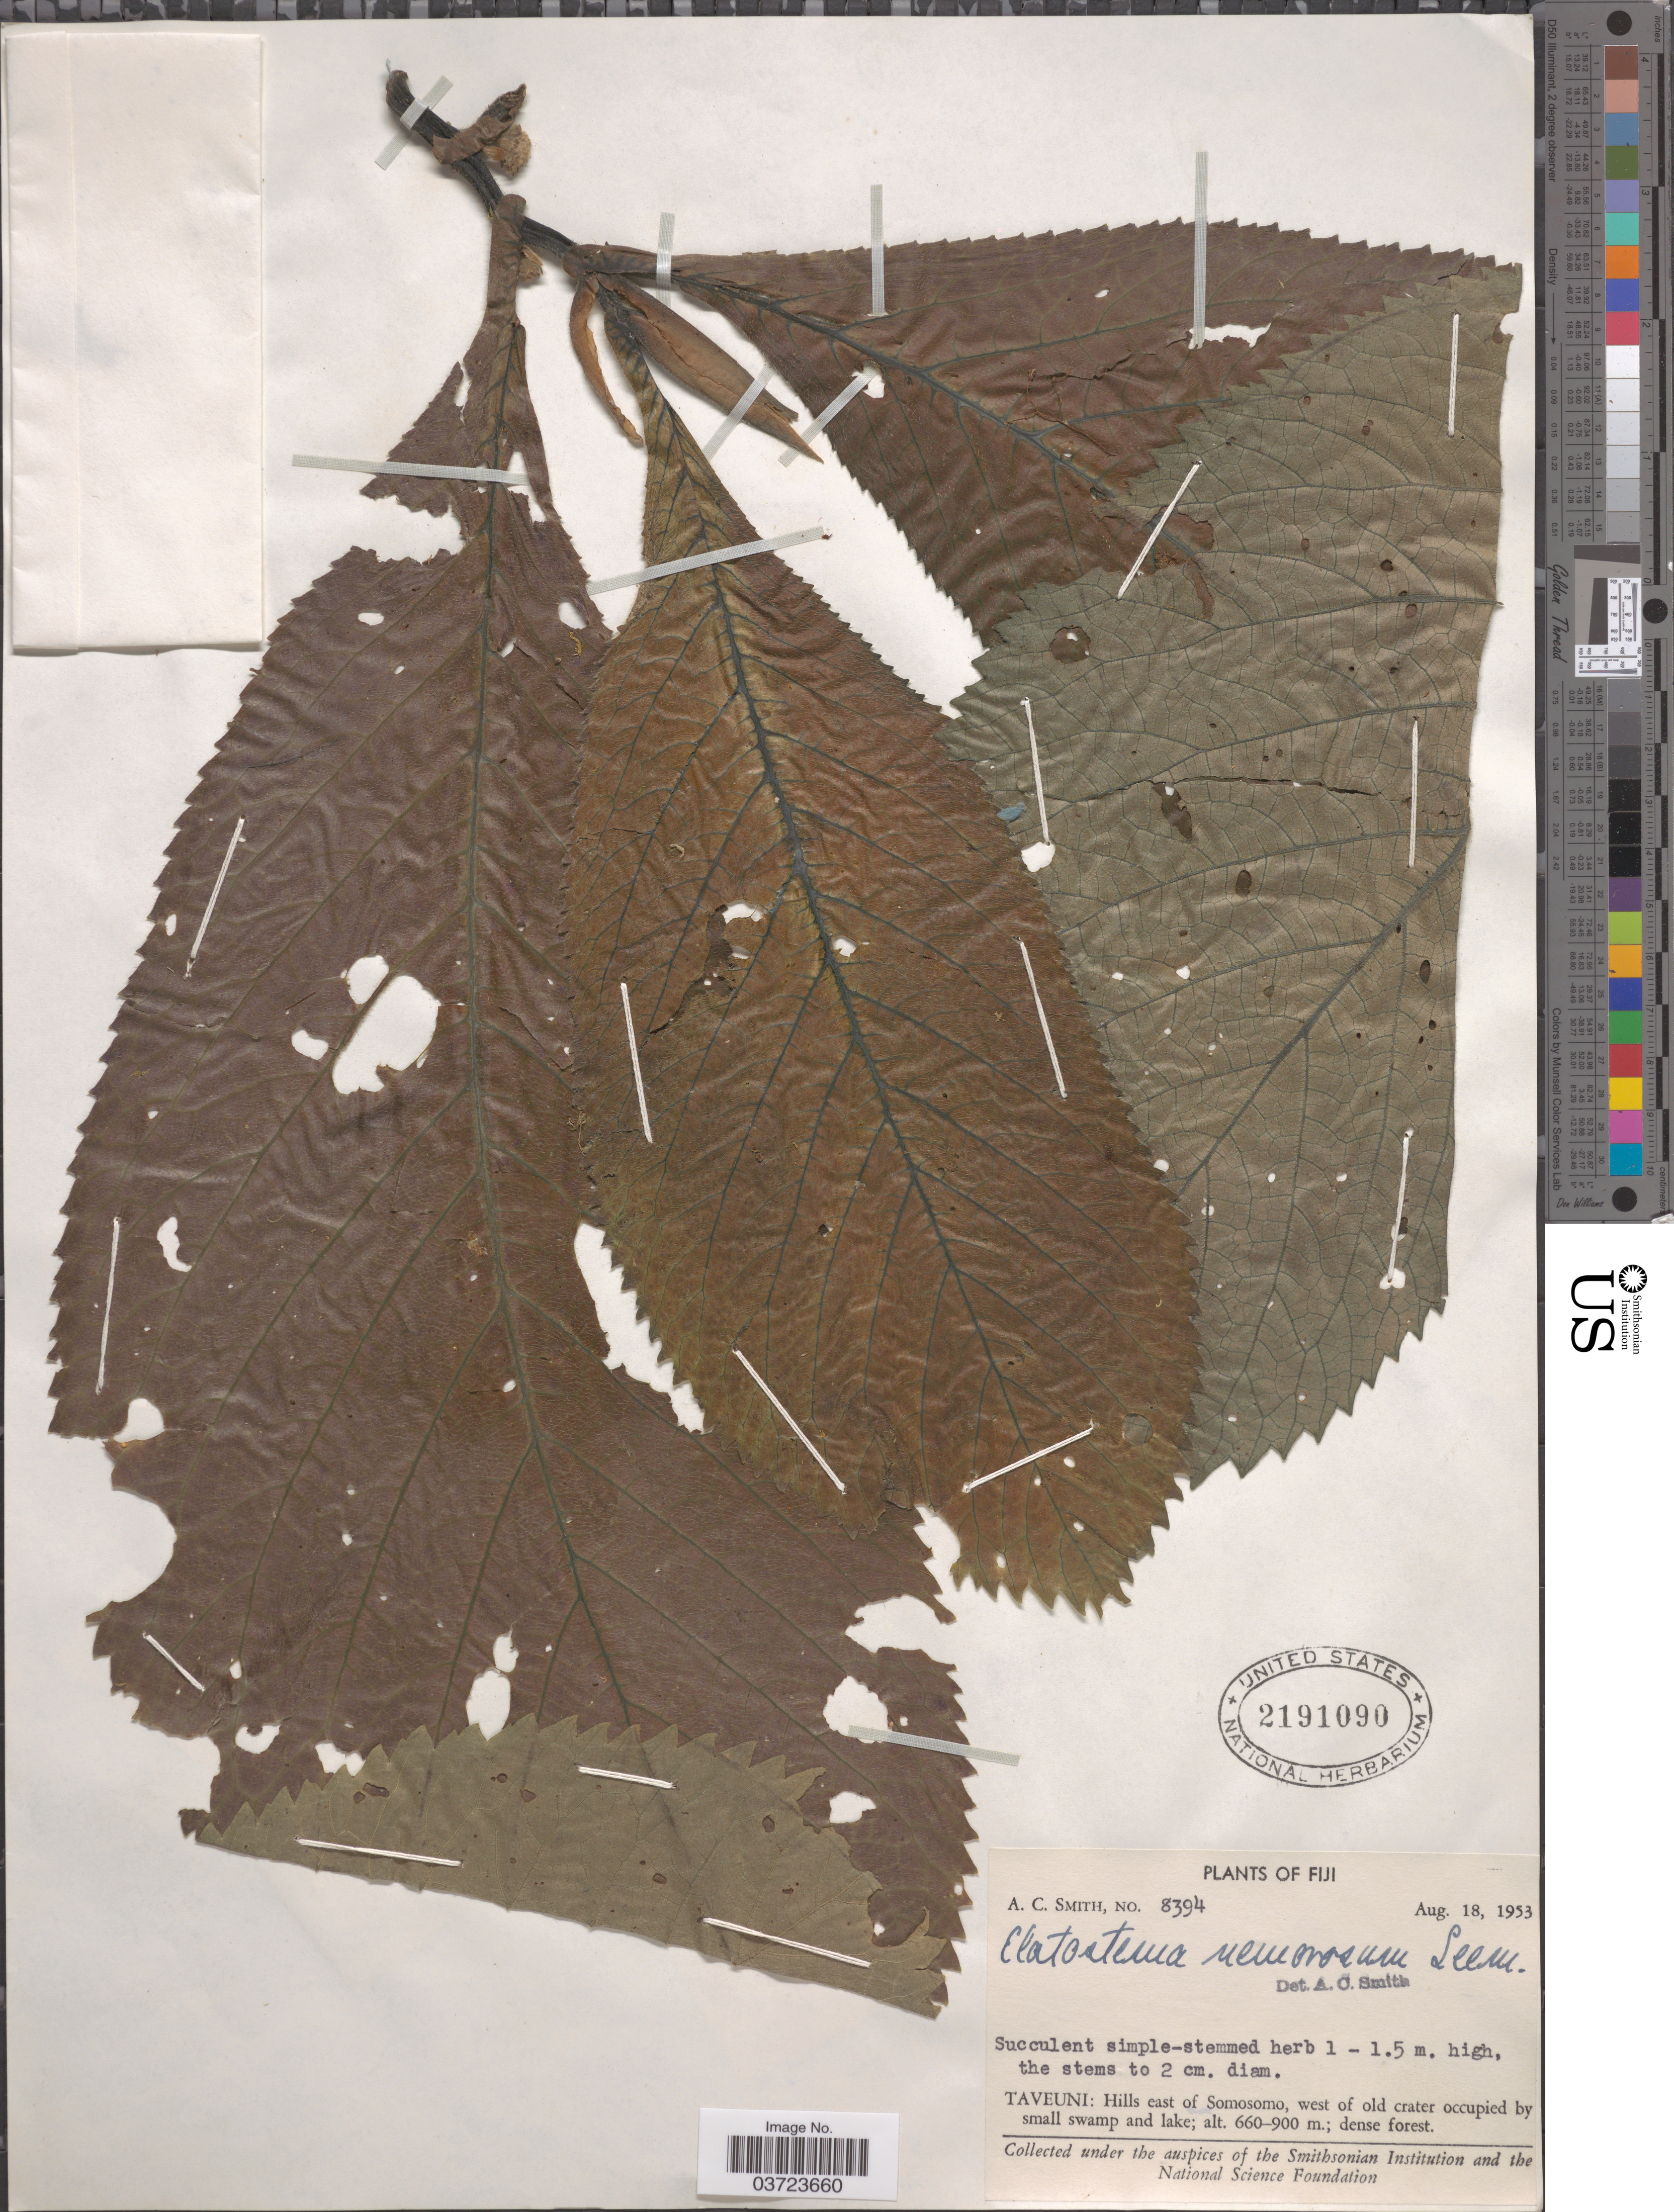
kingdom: Plantae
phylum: Tracheophyta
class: Magnoliopsida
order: Rosales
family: Urticaceae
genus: Elatostema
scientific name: Elatostema nemorosum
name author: Seem.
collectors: A. C. Smith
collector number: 8394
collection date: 1953-08-18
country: Fiji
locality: Taveuni: Hills east of Somosomo, west of old crater.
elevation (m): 660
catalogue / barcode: US 2191090